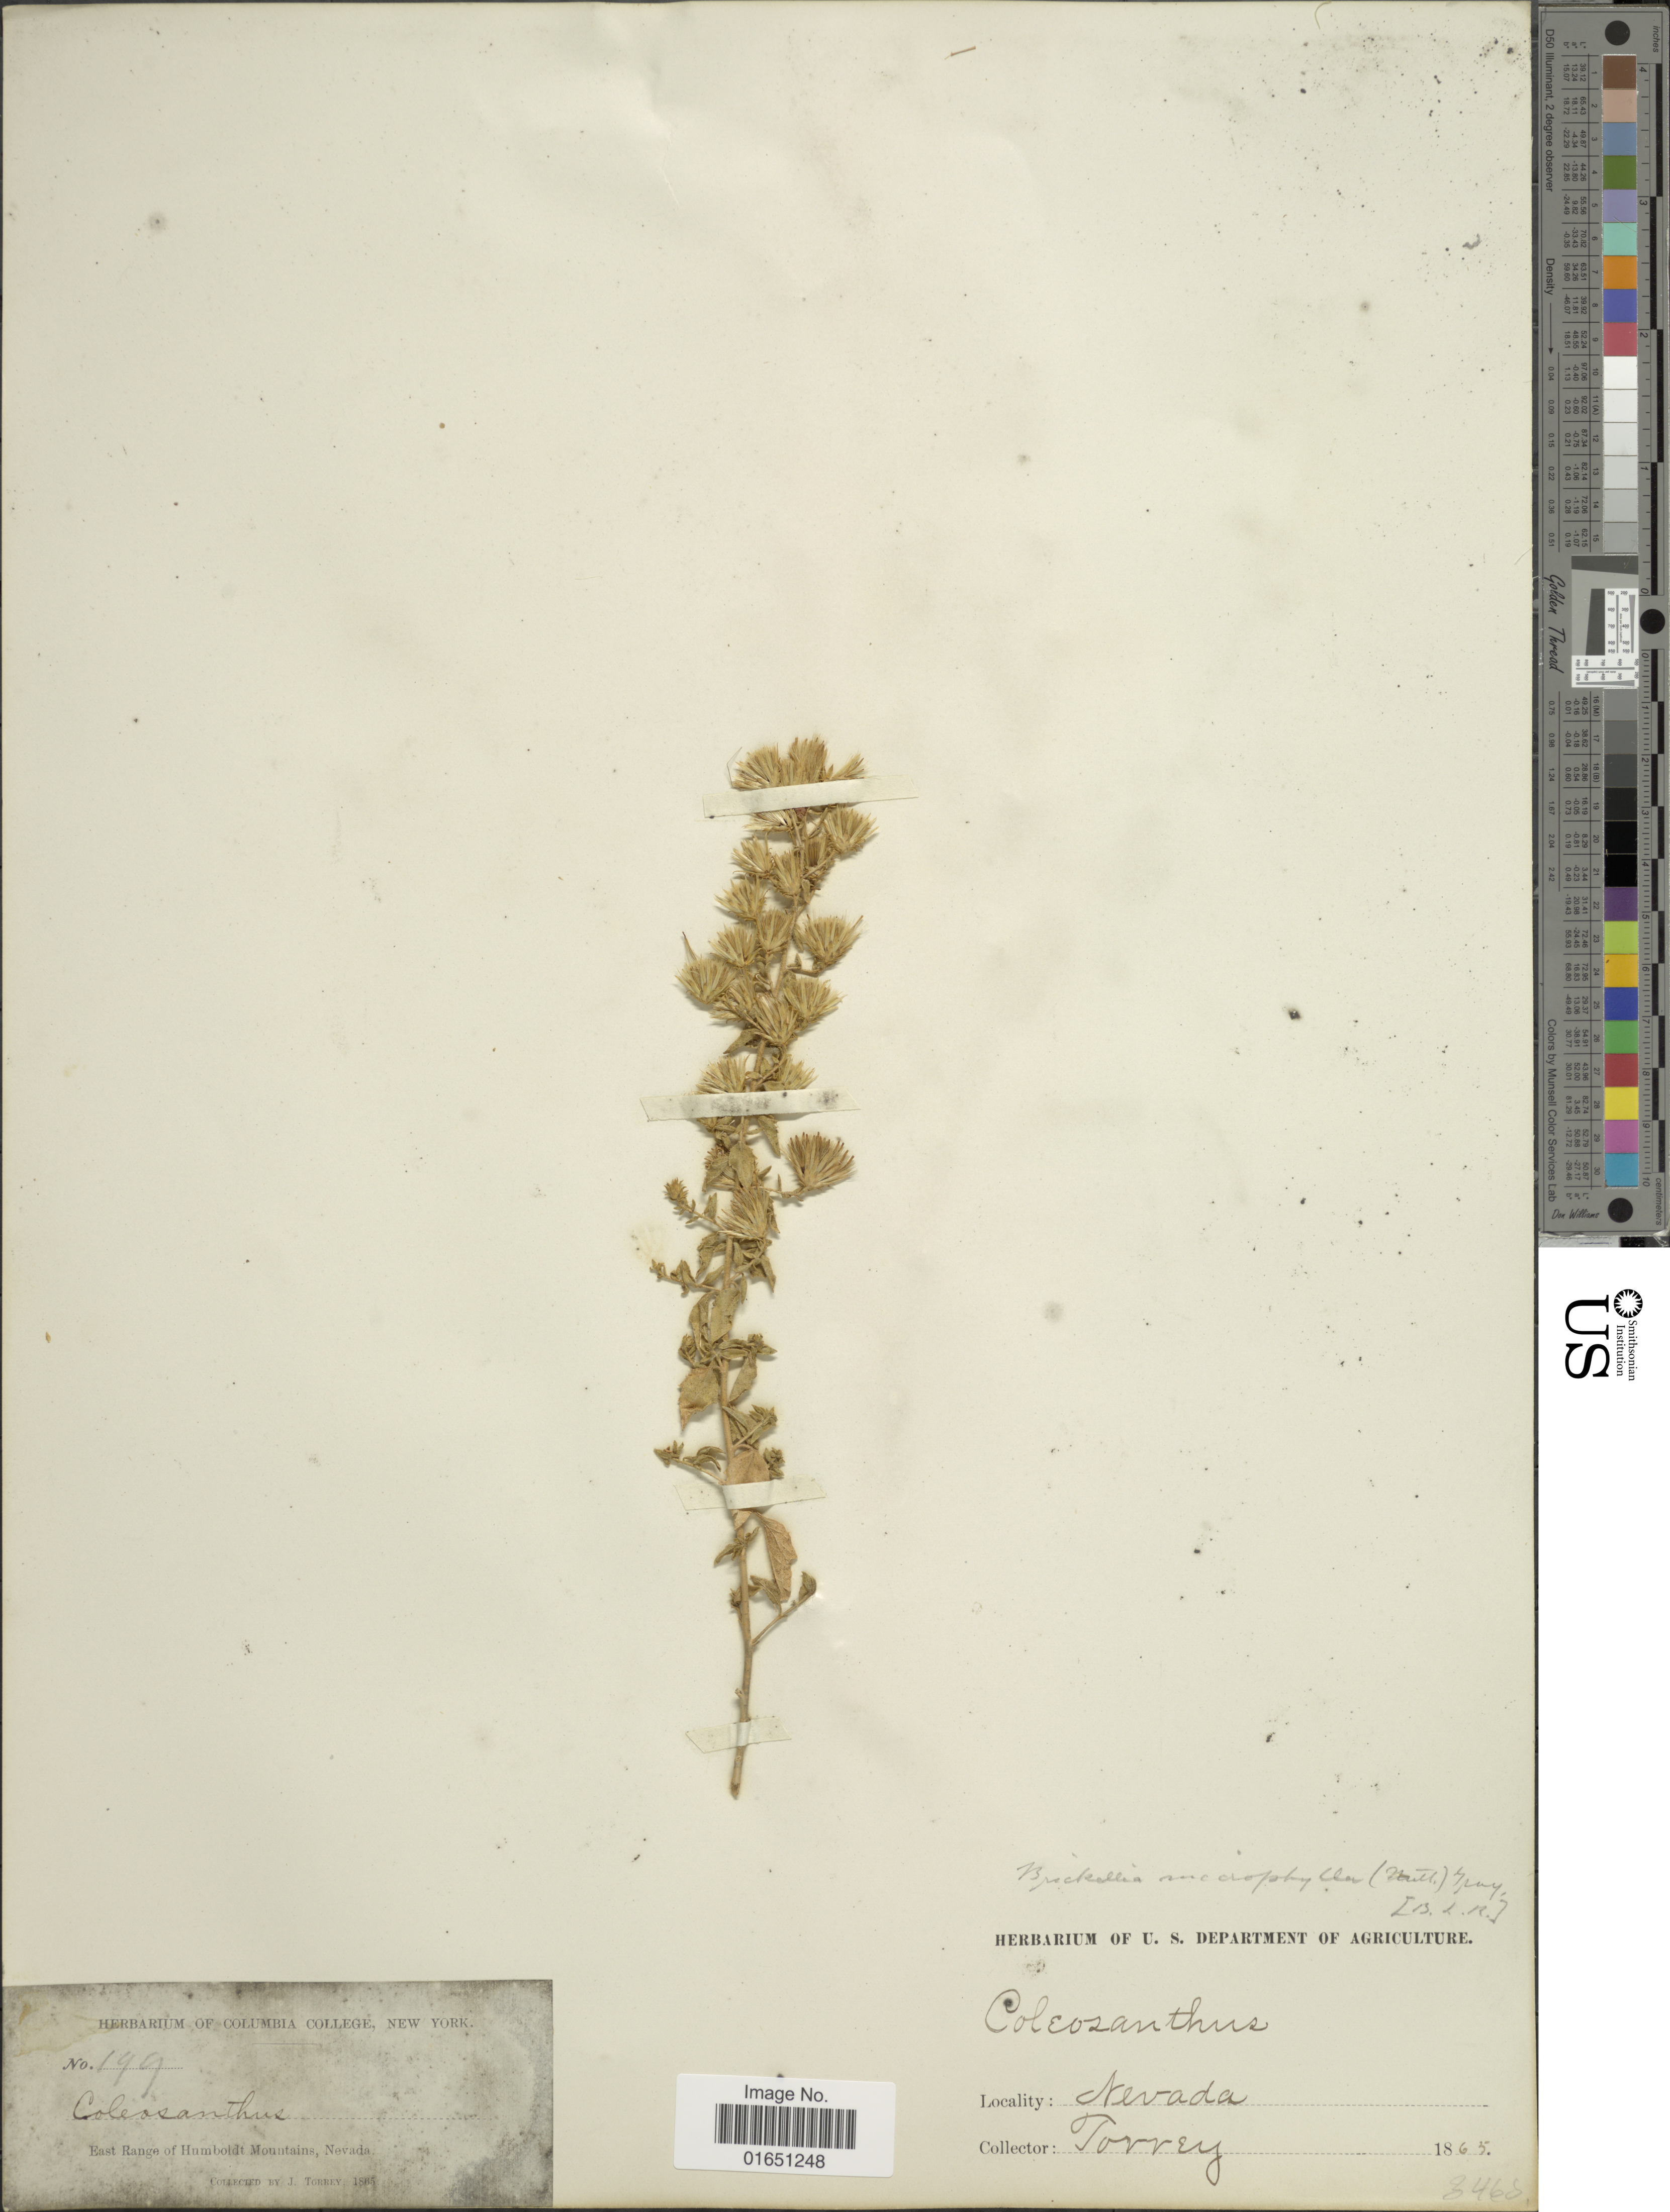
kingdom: Plantae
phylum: Tracheophyta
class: Magnoliopsida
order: Asterales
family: Asteraceae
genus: Brickellia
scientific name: Brickellia microphylla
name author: (Nutt.) A. Gray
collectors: J. Torrey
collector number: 199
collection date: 1865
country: United States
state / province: Nevada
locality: East Range of Humboldt Mountains